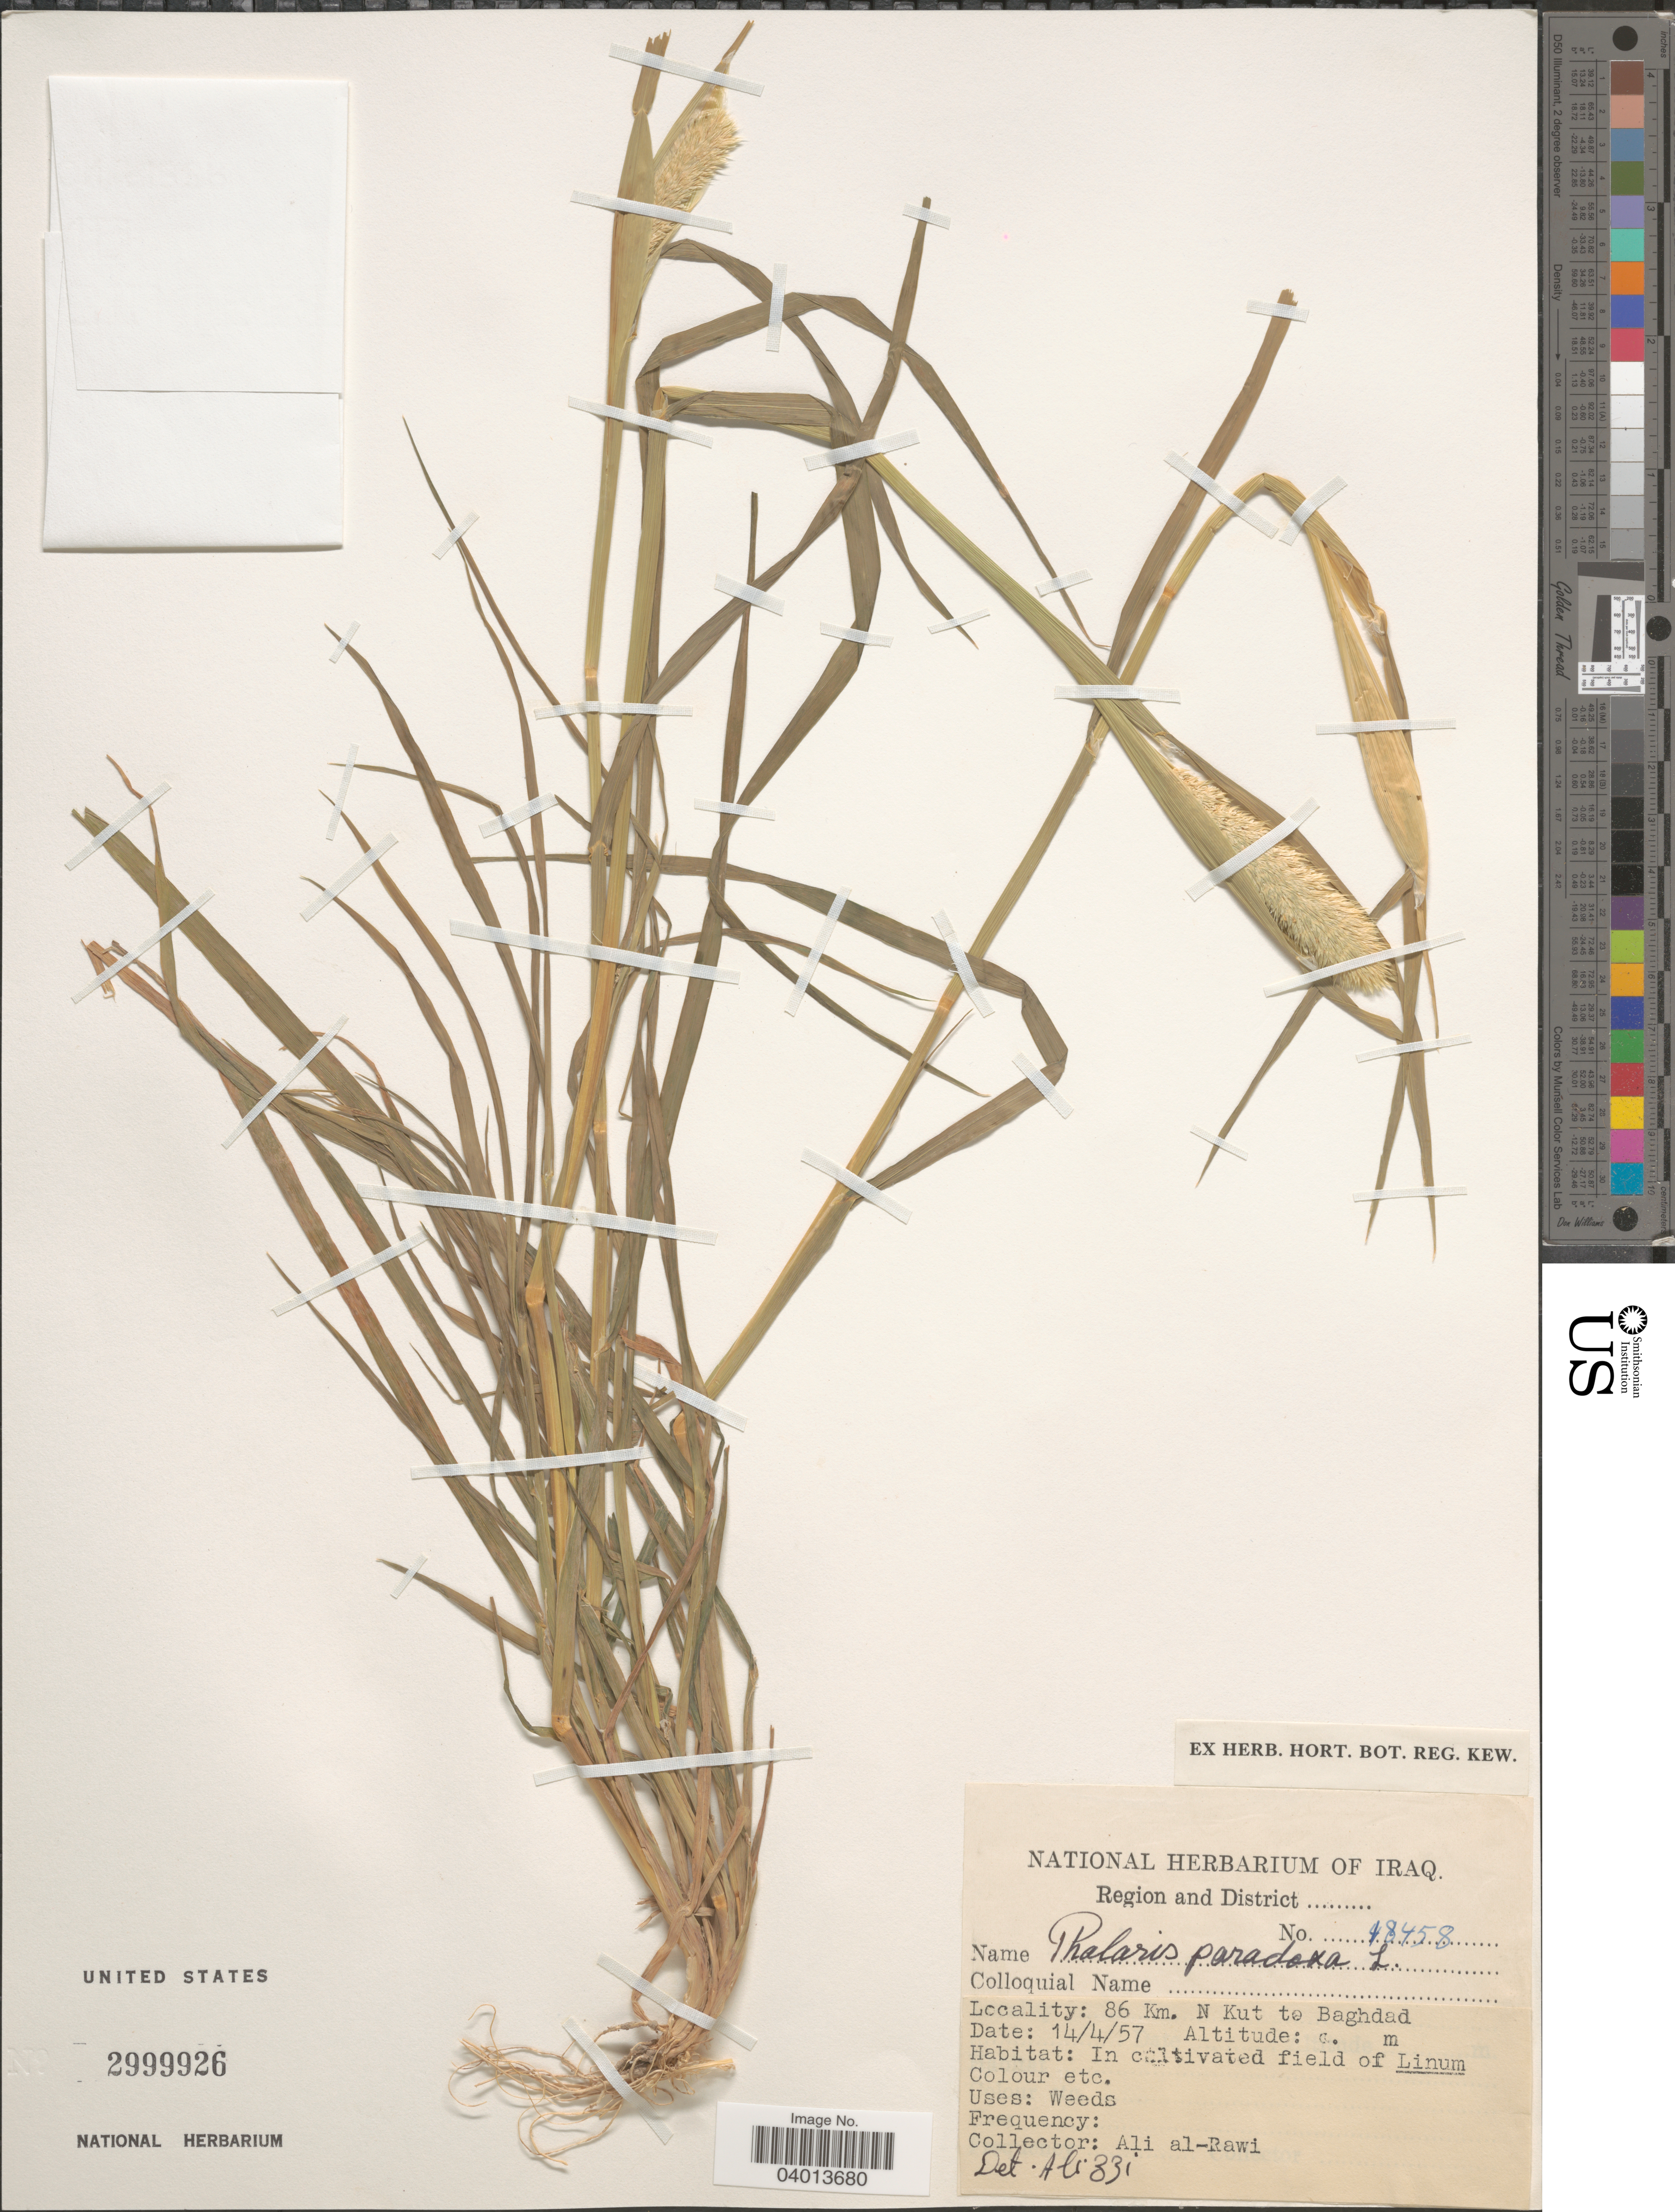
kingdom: Plantae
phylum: Tracheophyta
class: Liliopsida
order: Poales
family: Poaceae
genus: Phalaris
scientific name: Phalaris paradoxa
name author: L.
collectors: A. al Rawi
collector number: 48458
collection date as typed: Transcribed d/m/y: 14/4/57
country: Iraq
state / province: Baghdad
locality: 86 Km. N Kut to Baghdad.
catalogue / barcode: US 2999926